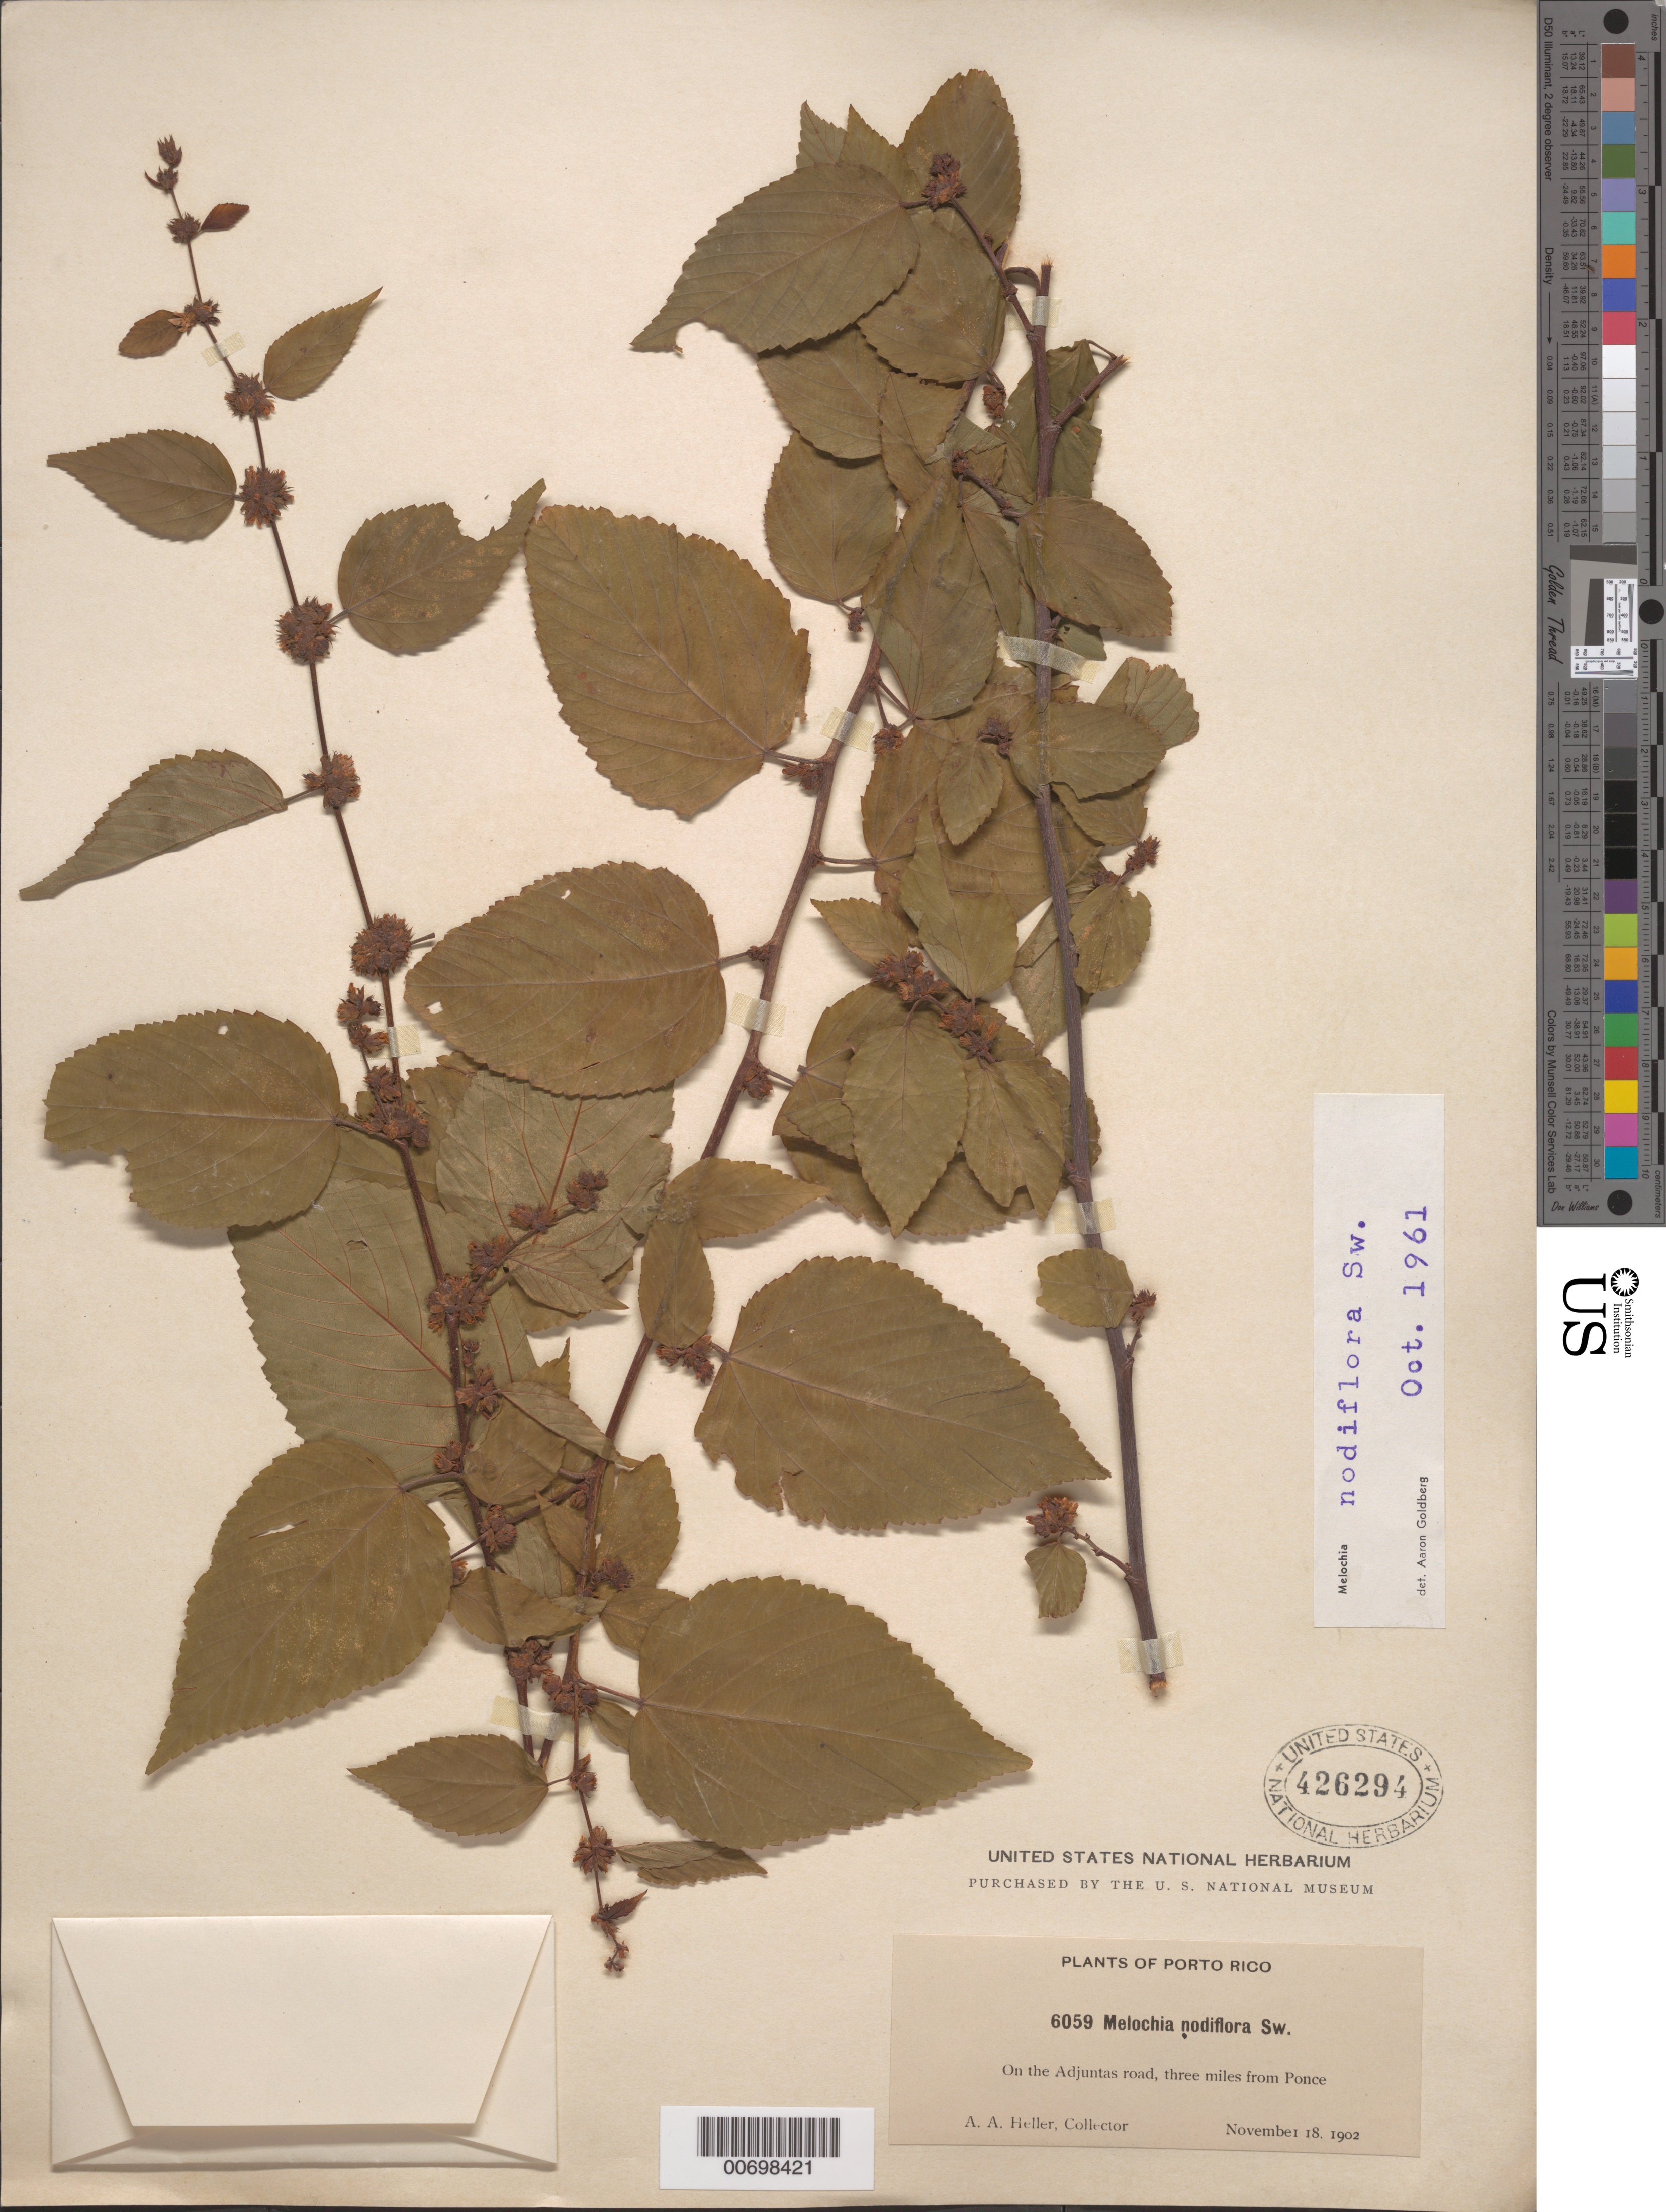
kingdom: Plantae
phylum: Tracheophyta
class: Magnoliopsida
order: Malvales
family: Malvaceae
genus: Melochia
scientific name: Melochia nodiflora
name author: Sw.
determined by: Goldberg, Aaron, (US), NMNH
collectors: A. A. Heller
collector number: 6059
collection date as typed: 18 Nov 1902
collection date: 1902-11-18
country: Puerto Rico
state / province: Ponce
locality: Adjuntas Road, 3 mi from Ponce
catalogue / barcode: US 426294